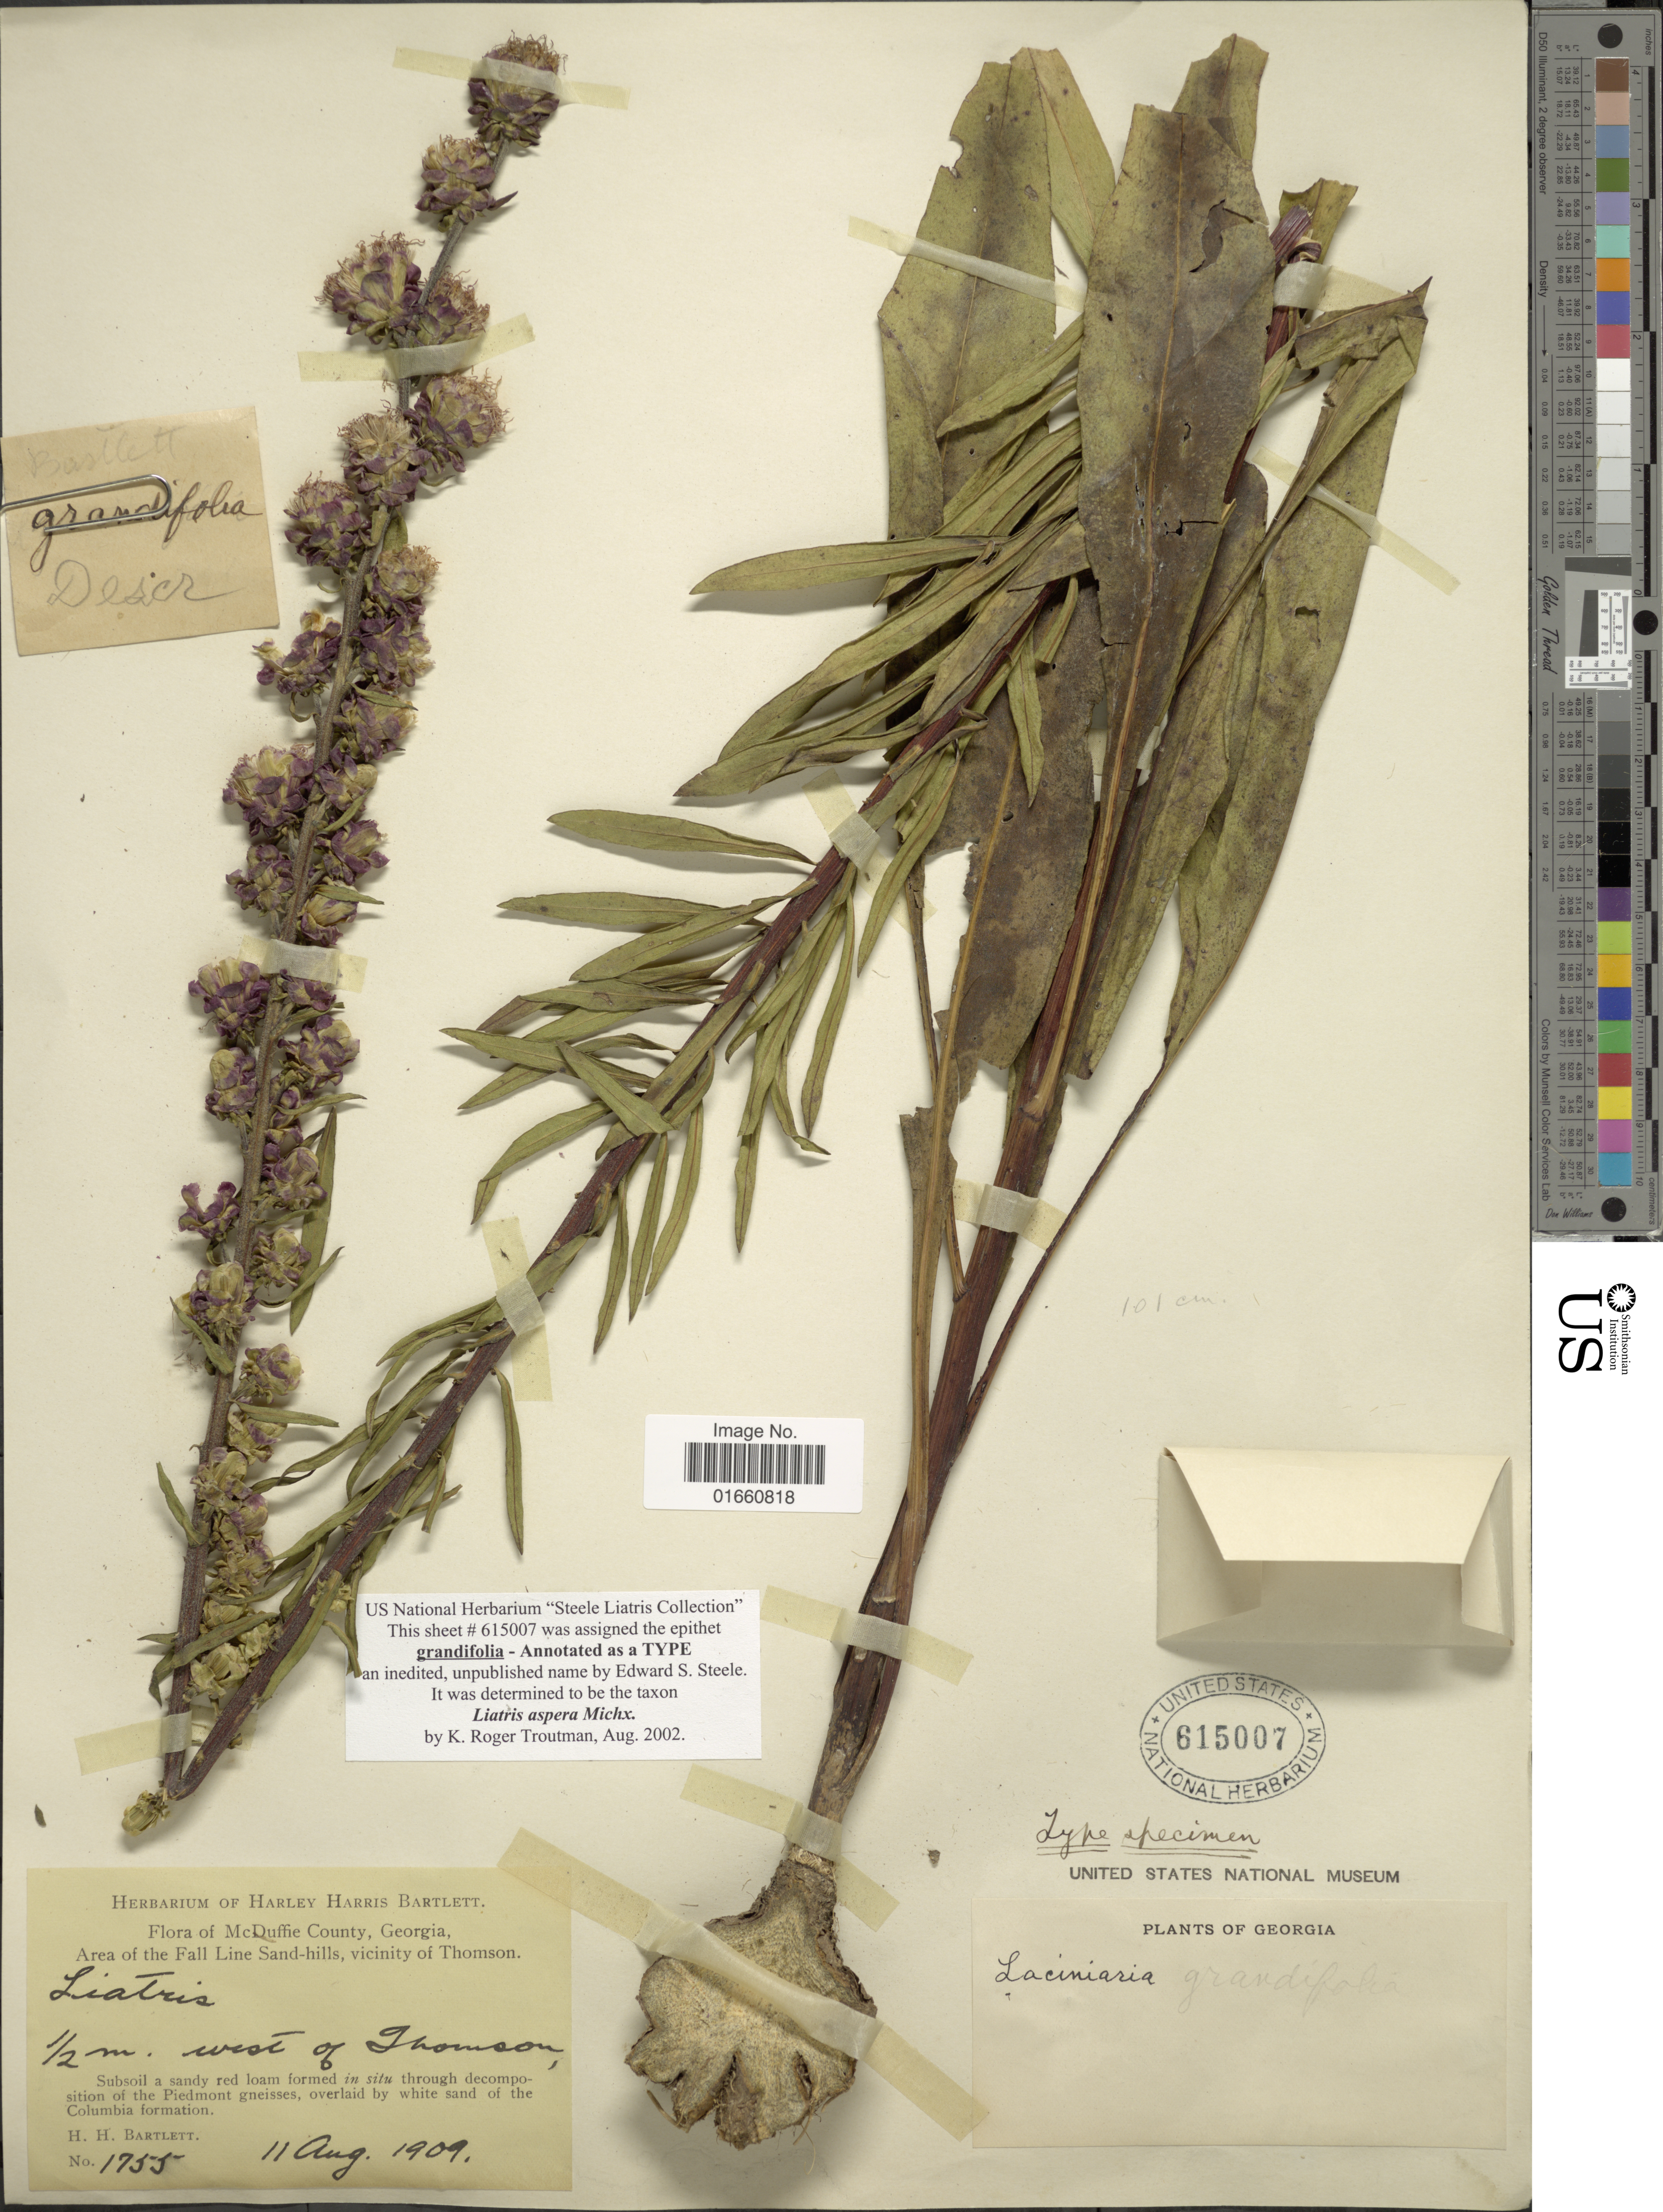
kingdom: Plantae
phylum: Tracheophyta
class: Magnoliopsida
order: Asterales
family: Asteraceae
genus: Liatris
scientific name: Liatris aspera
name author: Michx.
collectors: H. H. Bartlett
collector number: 1755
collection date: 1909-08-11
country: United States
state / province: Georgia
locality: McDuffie County, Area of the Fall Line Sand-hills, Vicinity of Thomson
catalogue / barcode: US 615007